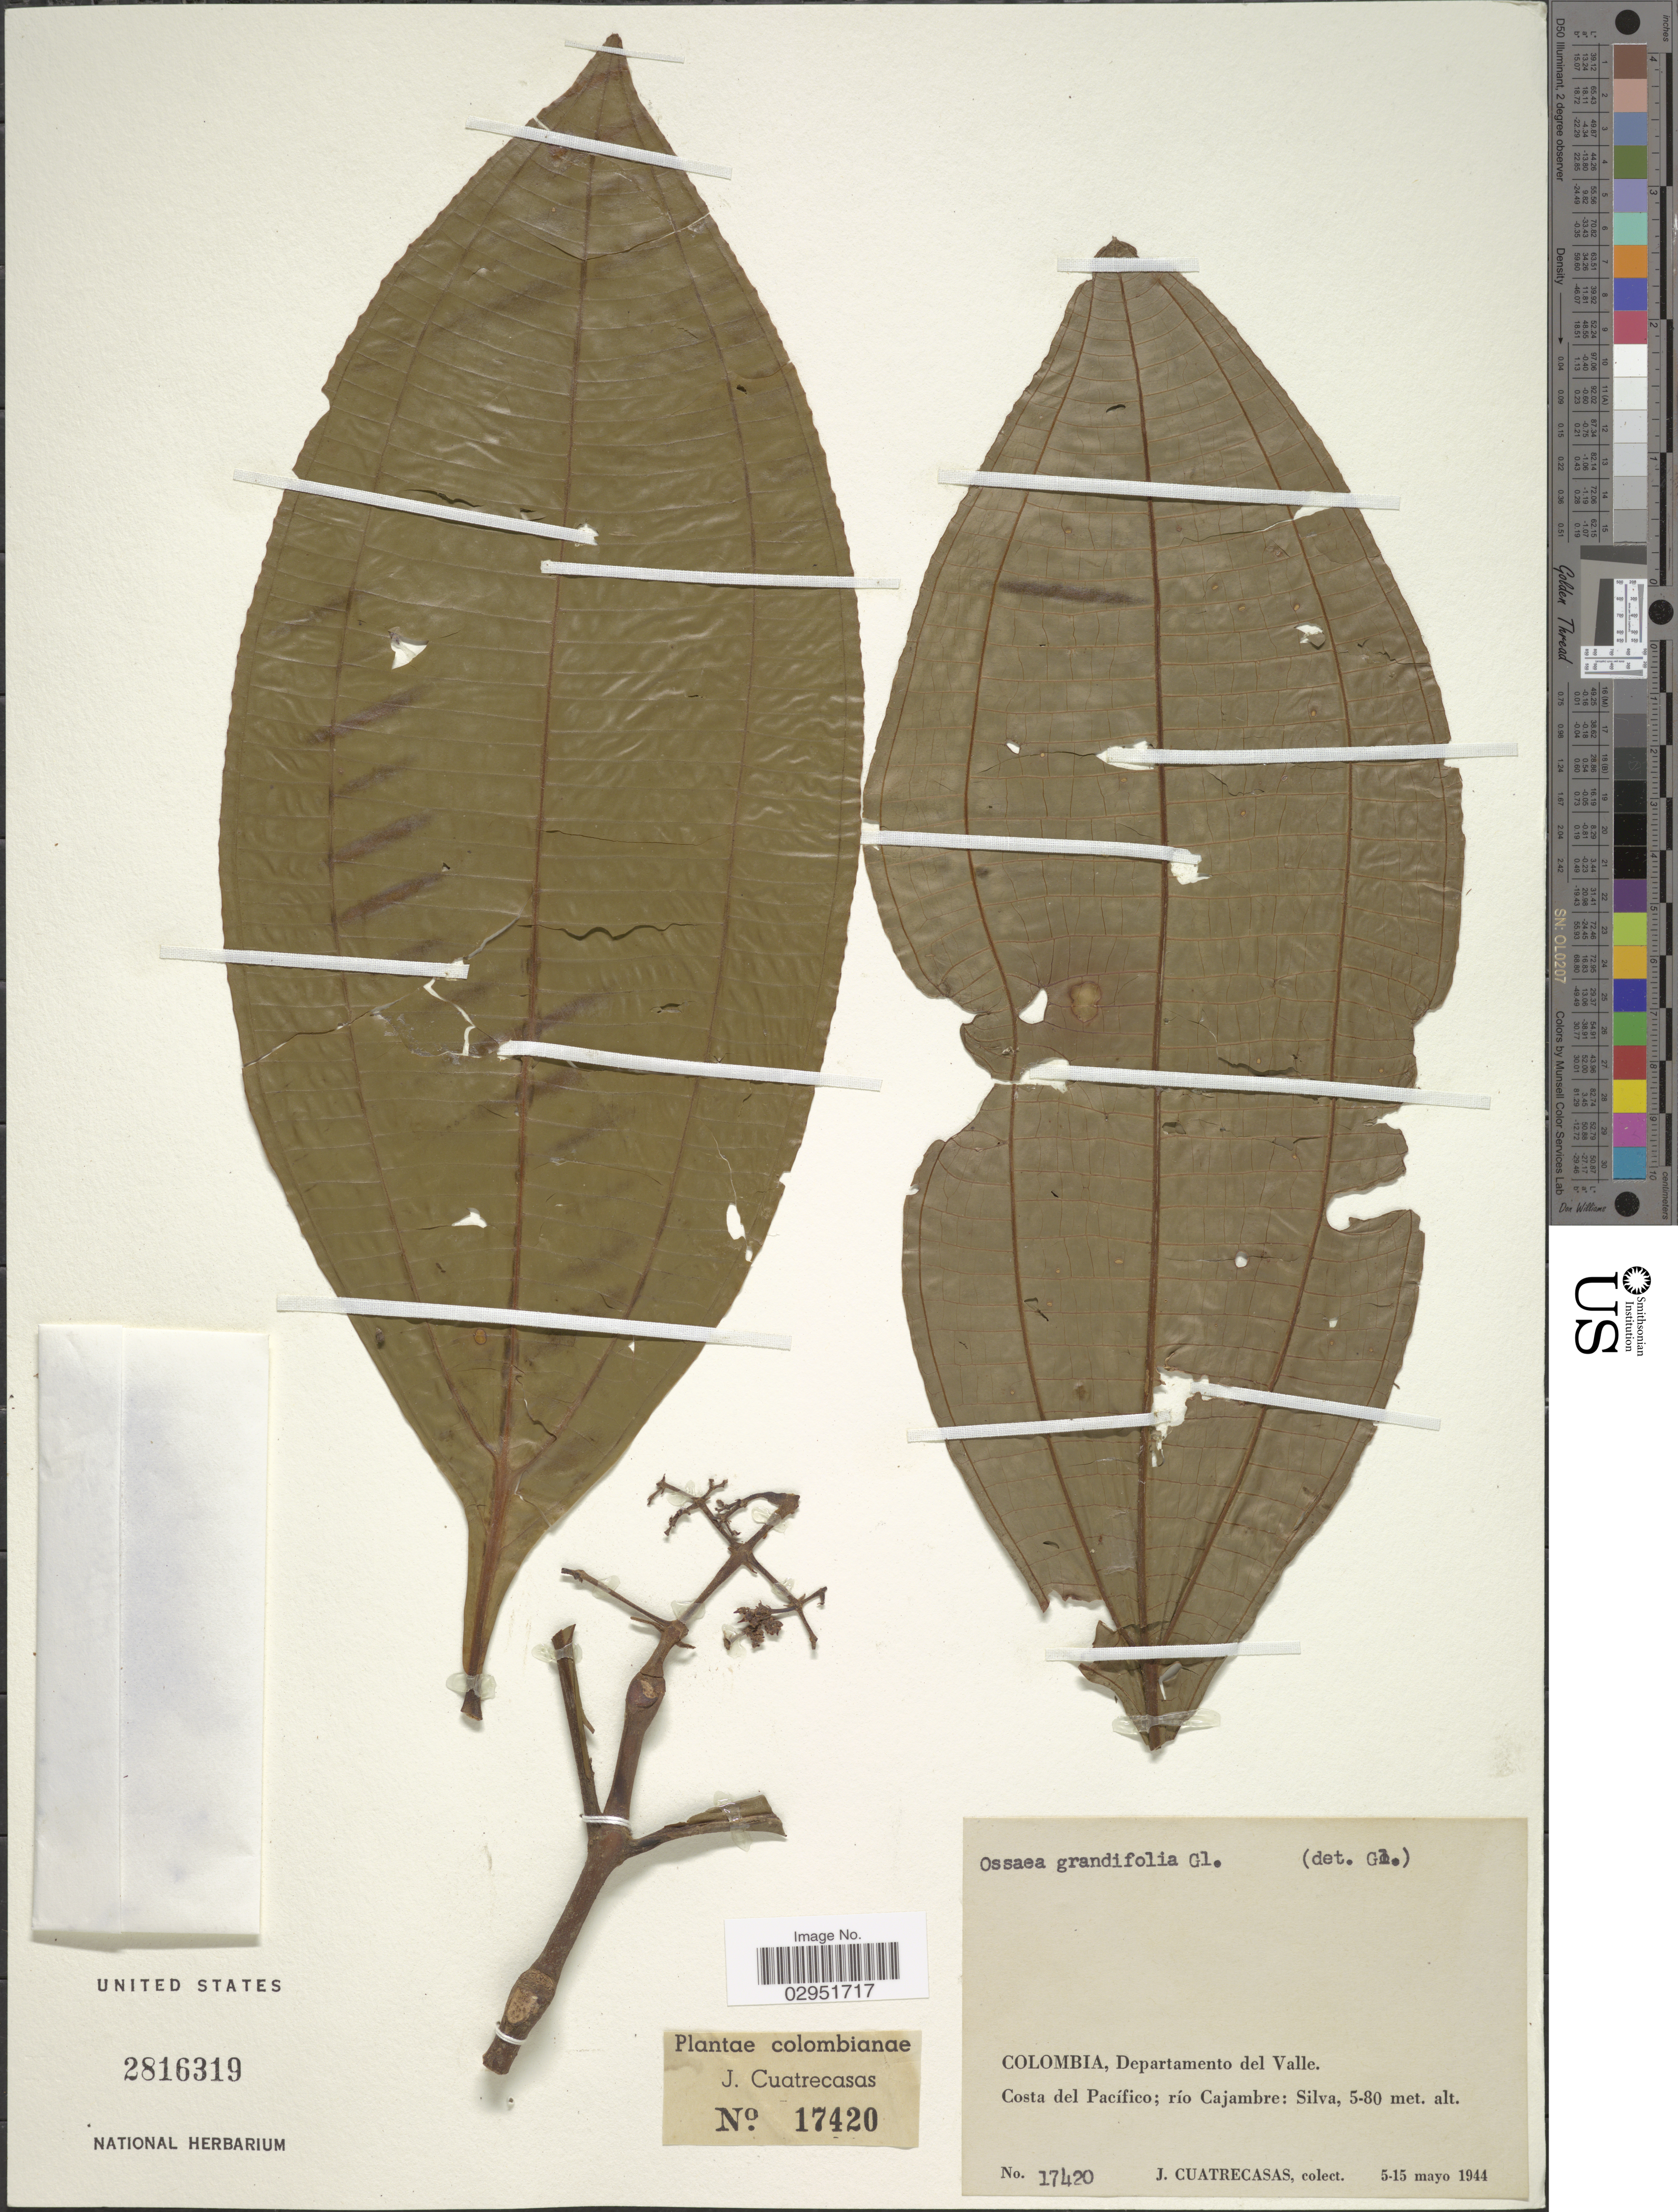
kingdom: Plantae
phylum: Tracheophyta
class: Magnoliopsida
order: Myrtales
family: Melastomataceae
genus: Ossaea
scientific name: Ossaea sessilifolia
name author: (Triana) Wurdack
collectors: J. Cuatrecasas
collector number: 17420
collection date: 1944-05-05/1944-05-15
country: Colombia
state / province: Valle del Cauca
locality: Departamento del Valle. Costa del Pacífico; río Cajambre: Silva.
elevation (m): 5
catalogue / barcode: US 2816319